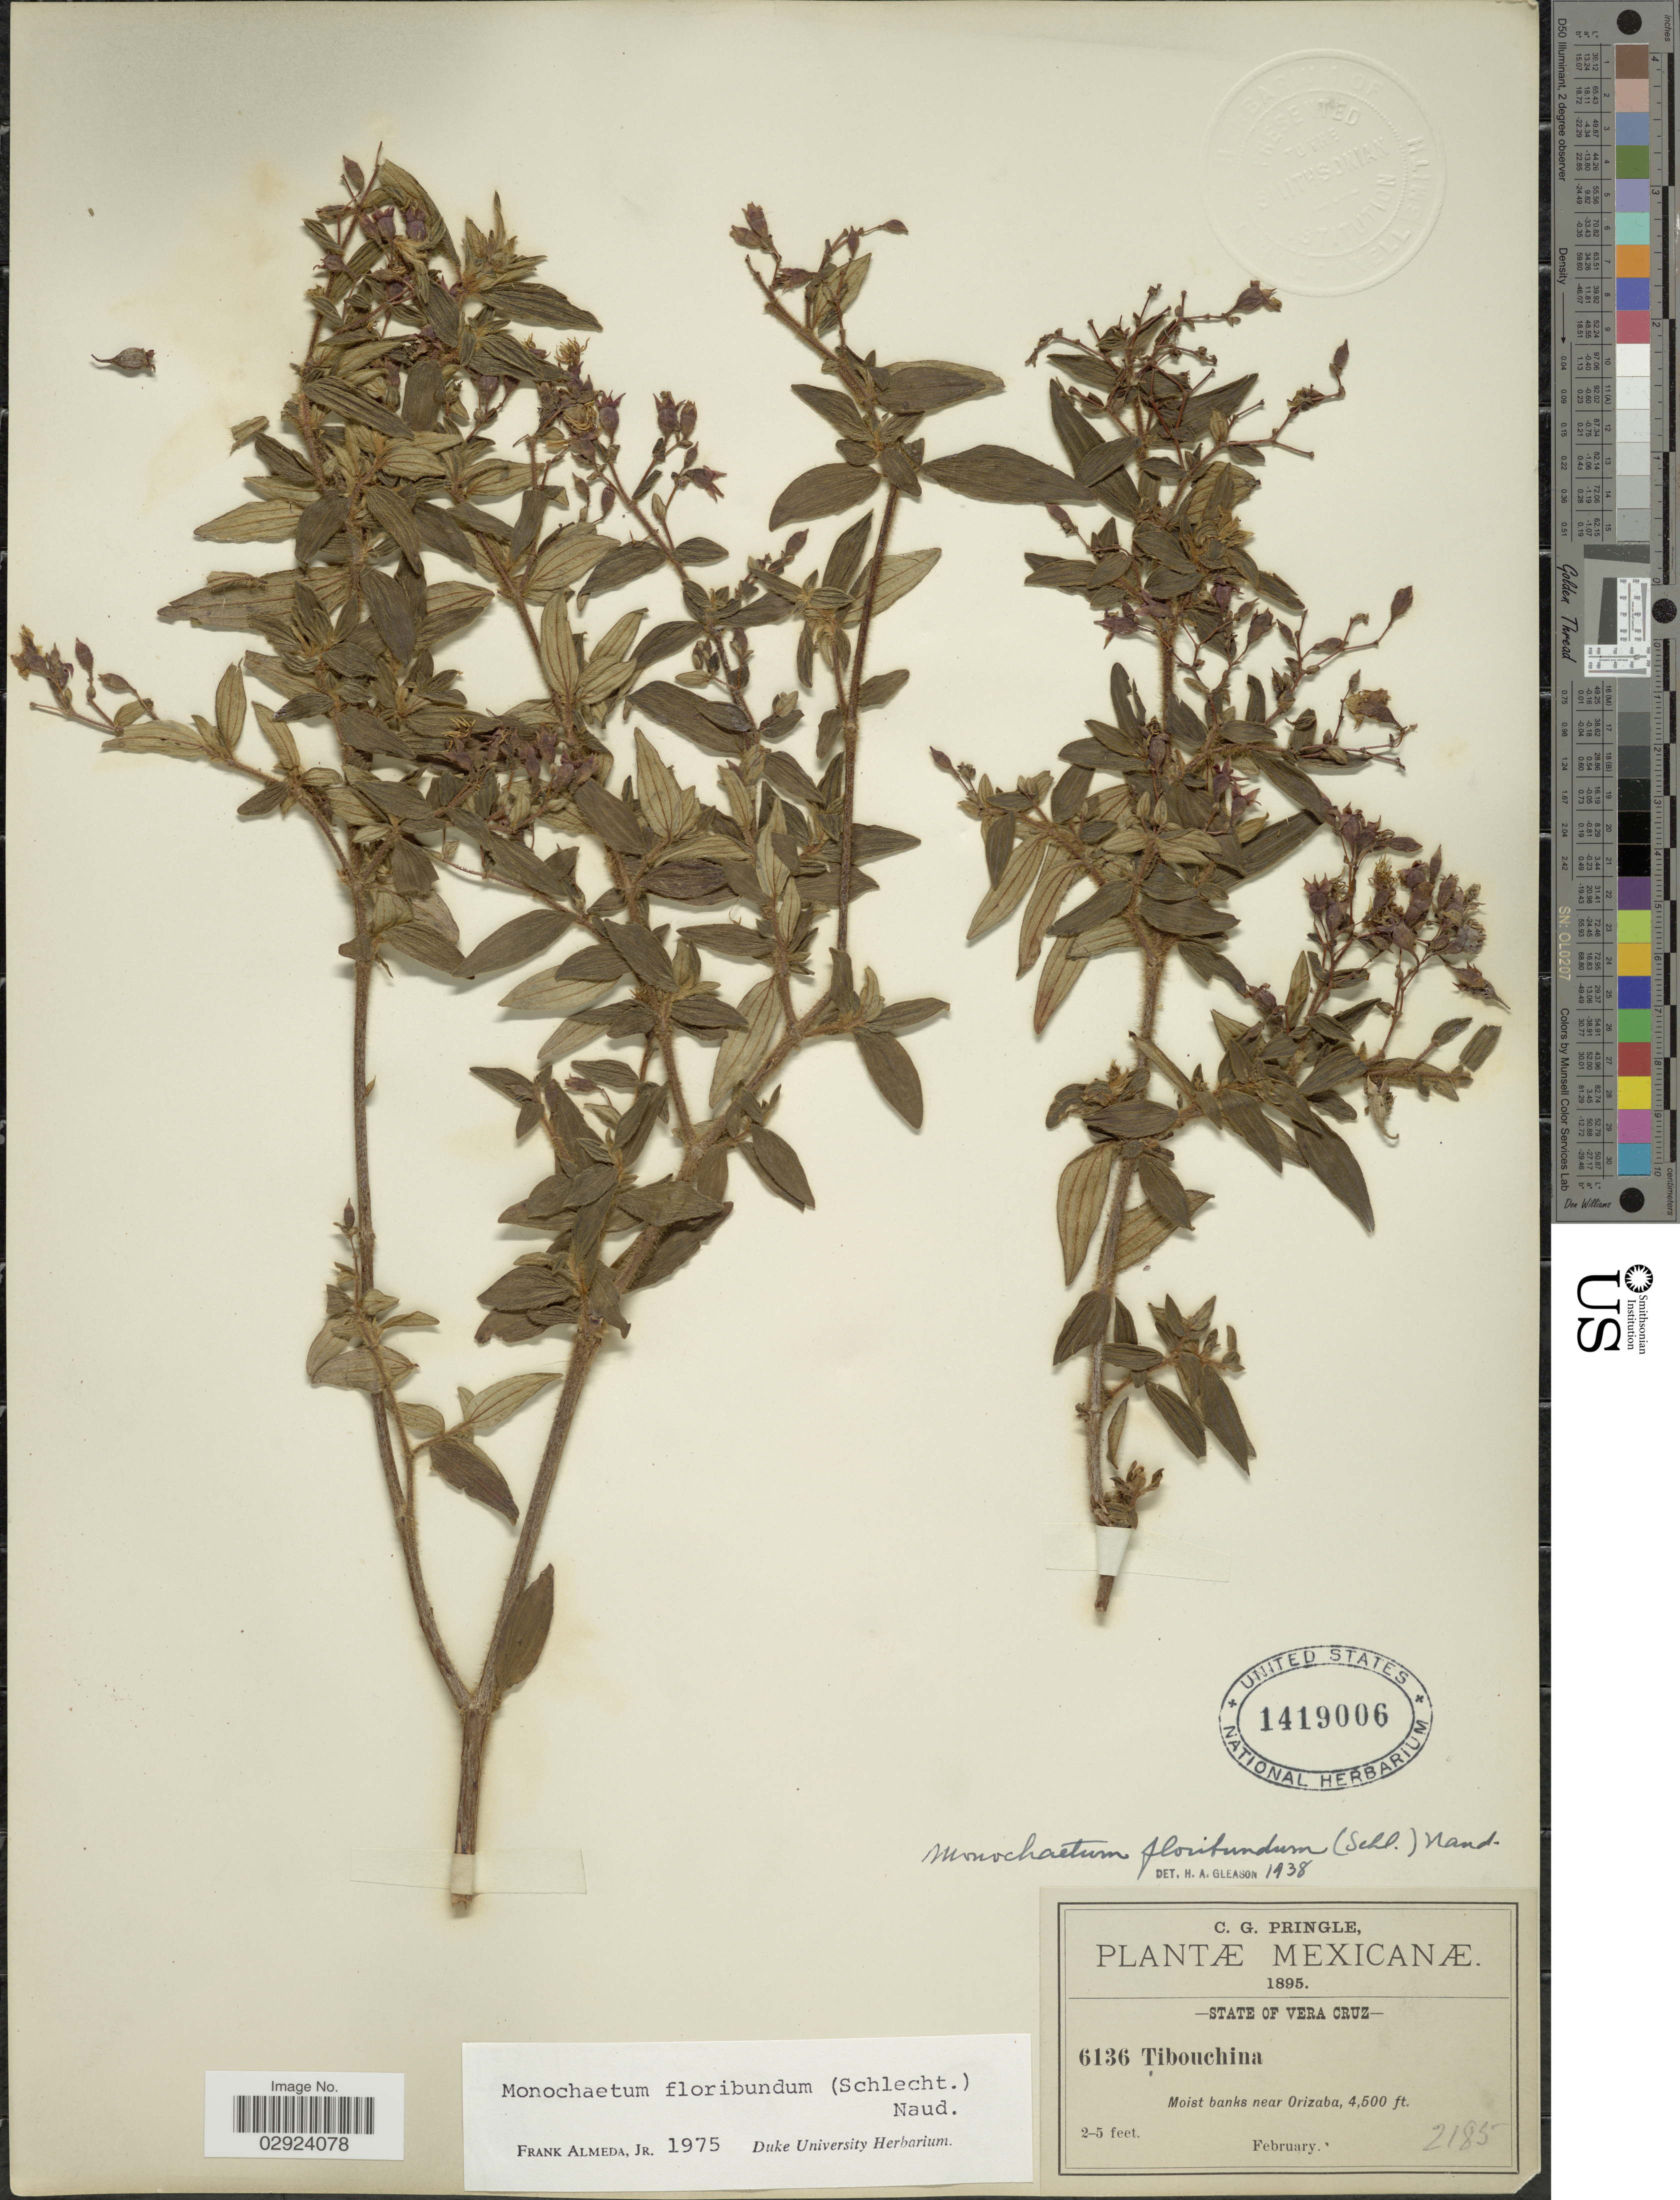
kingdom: Plantae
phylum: Tracheophyta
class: Magnoliopsida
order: Myrtales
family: Melastomataceae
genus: Monochaetum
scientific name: Monochaetum floribundum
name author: (Schltdl.) Naudin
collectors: C. G. Pringle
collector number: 6136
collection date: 1895-02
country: Mexico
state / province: Veracruz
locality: State of Vera Cruz, Moist banks near Orizaba.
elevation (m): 1372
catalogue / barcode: US 1419006